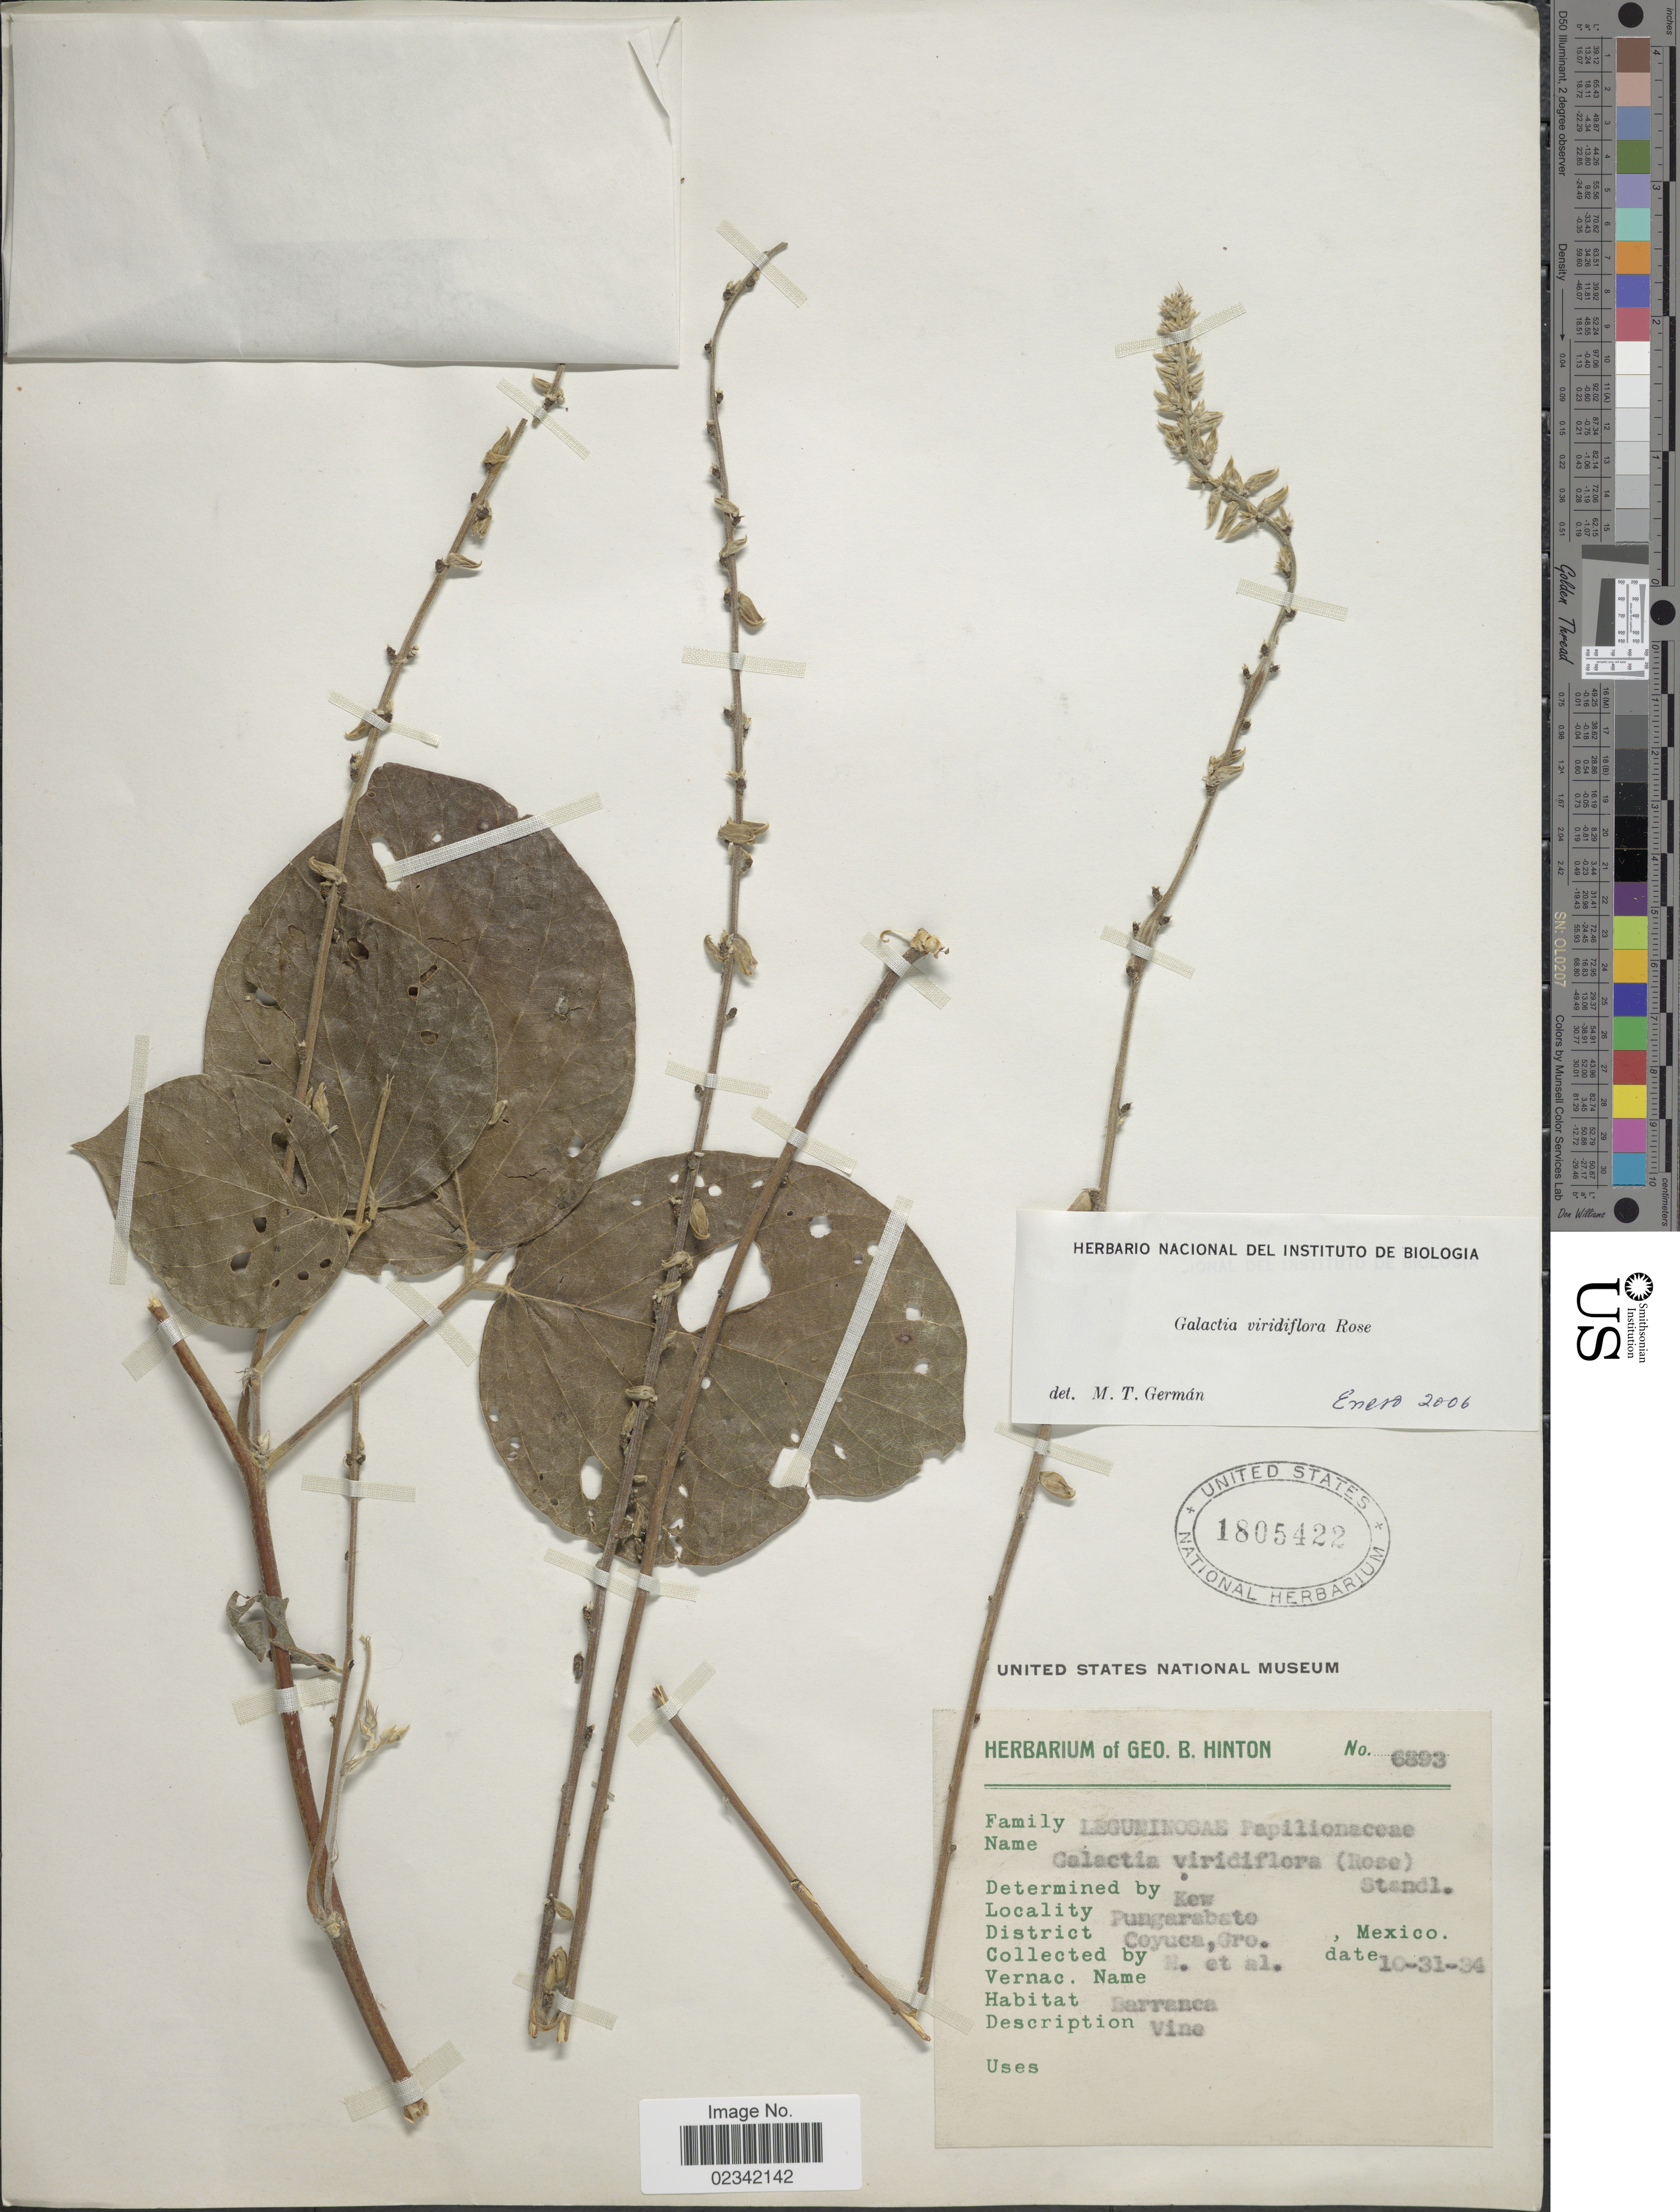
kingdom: Plantae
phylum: Tracheophyta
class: Magnoliopsida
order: Fabales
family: Fabaceae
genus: Lackeya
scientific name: Lackeya viridiflora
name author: (Rose) L.P. Queiroz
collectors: G. B. Hinton & et al.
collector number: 6893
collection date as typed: Transcribed d/m/y: 31/10/34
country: Mexico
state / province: Guerrero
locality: Pungarabato, Coyuca,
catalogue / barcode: US 1805422